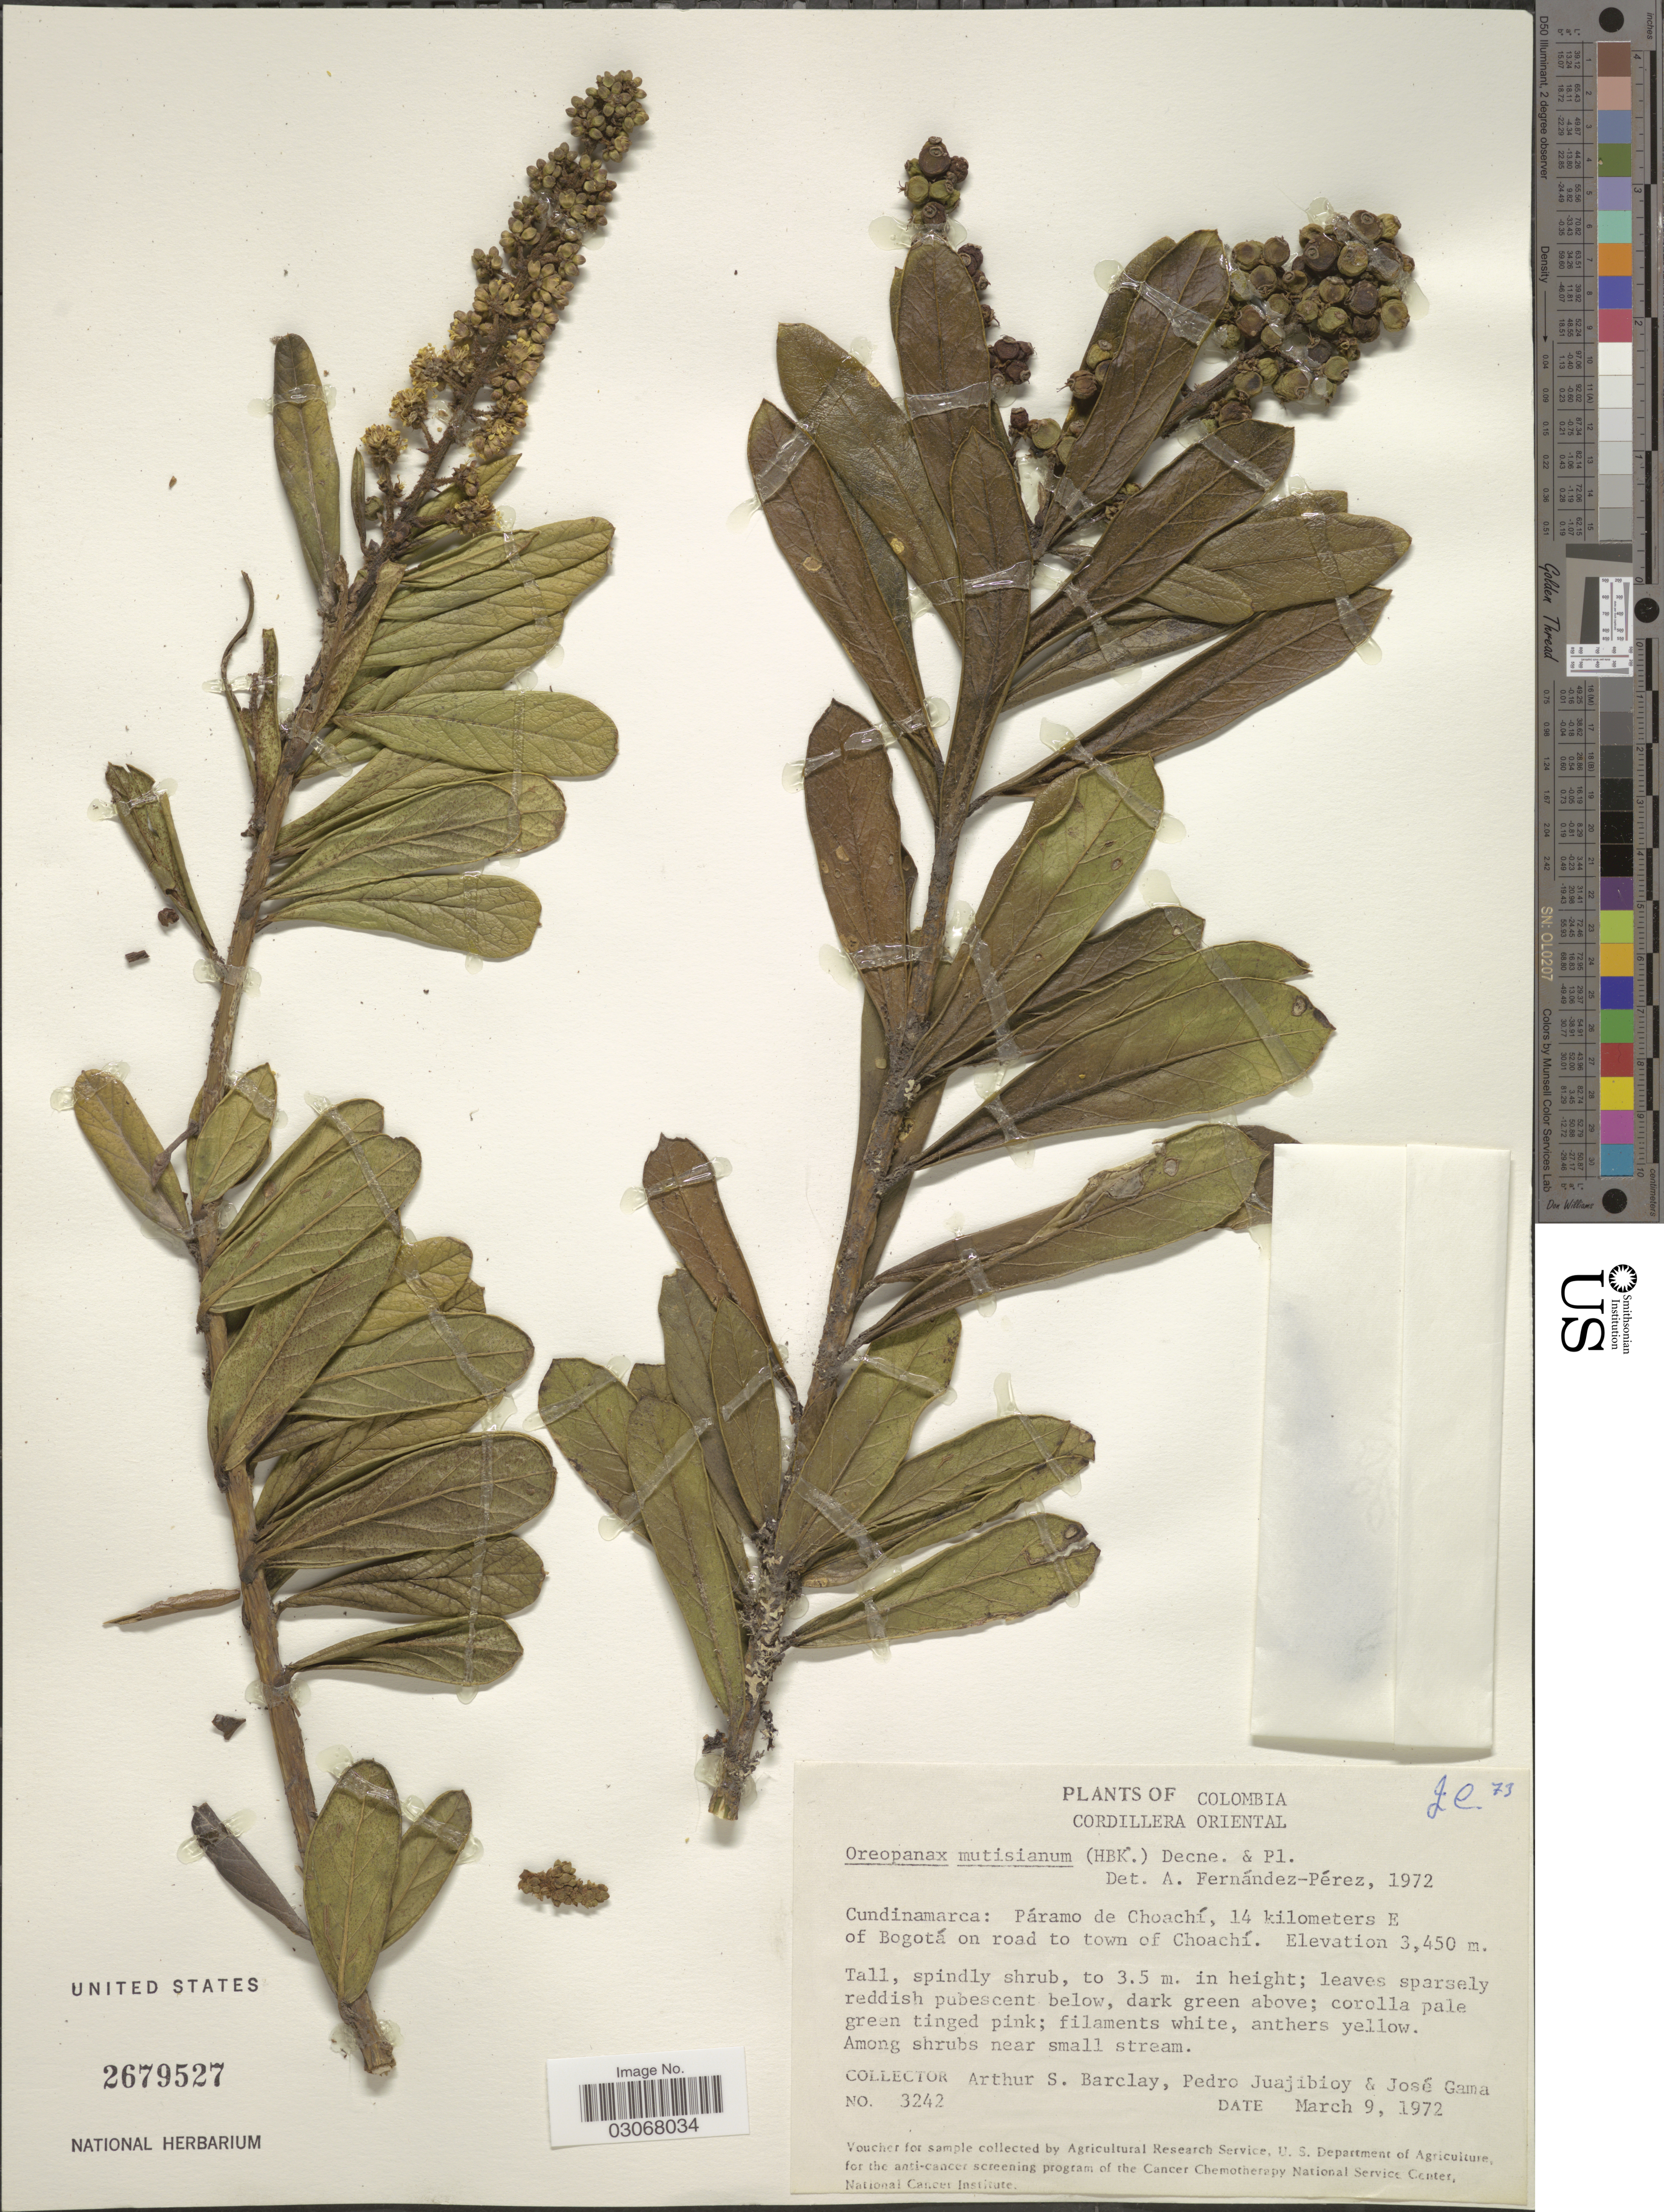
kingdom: Plantae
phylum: Tracheophyta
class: Magnoliopsida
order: Apiales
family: Araliaceae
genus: Oreopanax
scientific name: Oreopanax mutisianus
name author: (Kunth) Decne. & Planch.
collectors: A. S. Barclay, P. Juajibioy & J. Gama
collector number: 3242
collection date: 1972-03-09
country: Colombia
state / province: Cundinamarca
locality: Cordillera Oriental. Cundinamarca: Páramo de Choachí, 14 kilometers E of Bogotá on road to town of Choachí.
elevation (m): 3450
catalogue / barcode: US 2679527